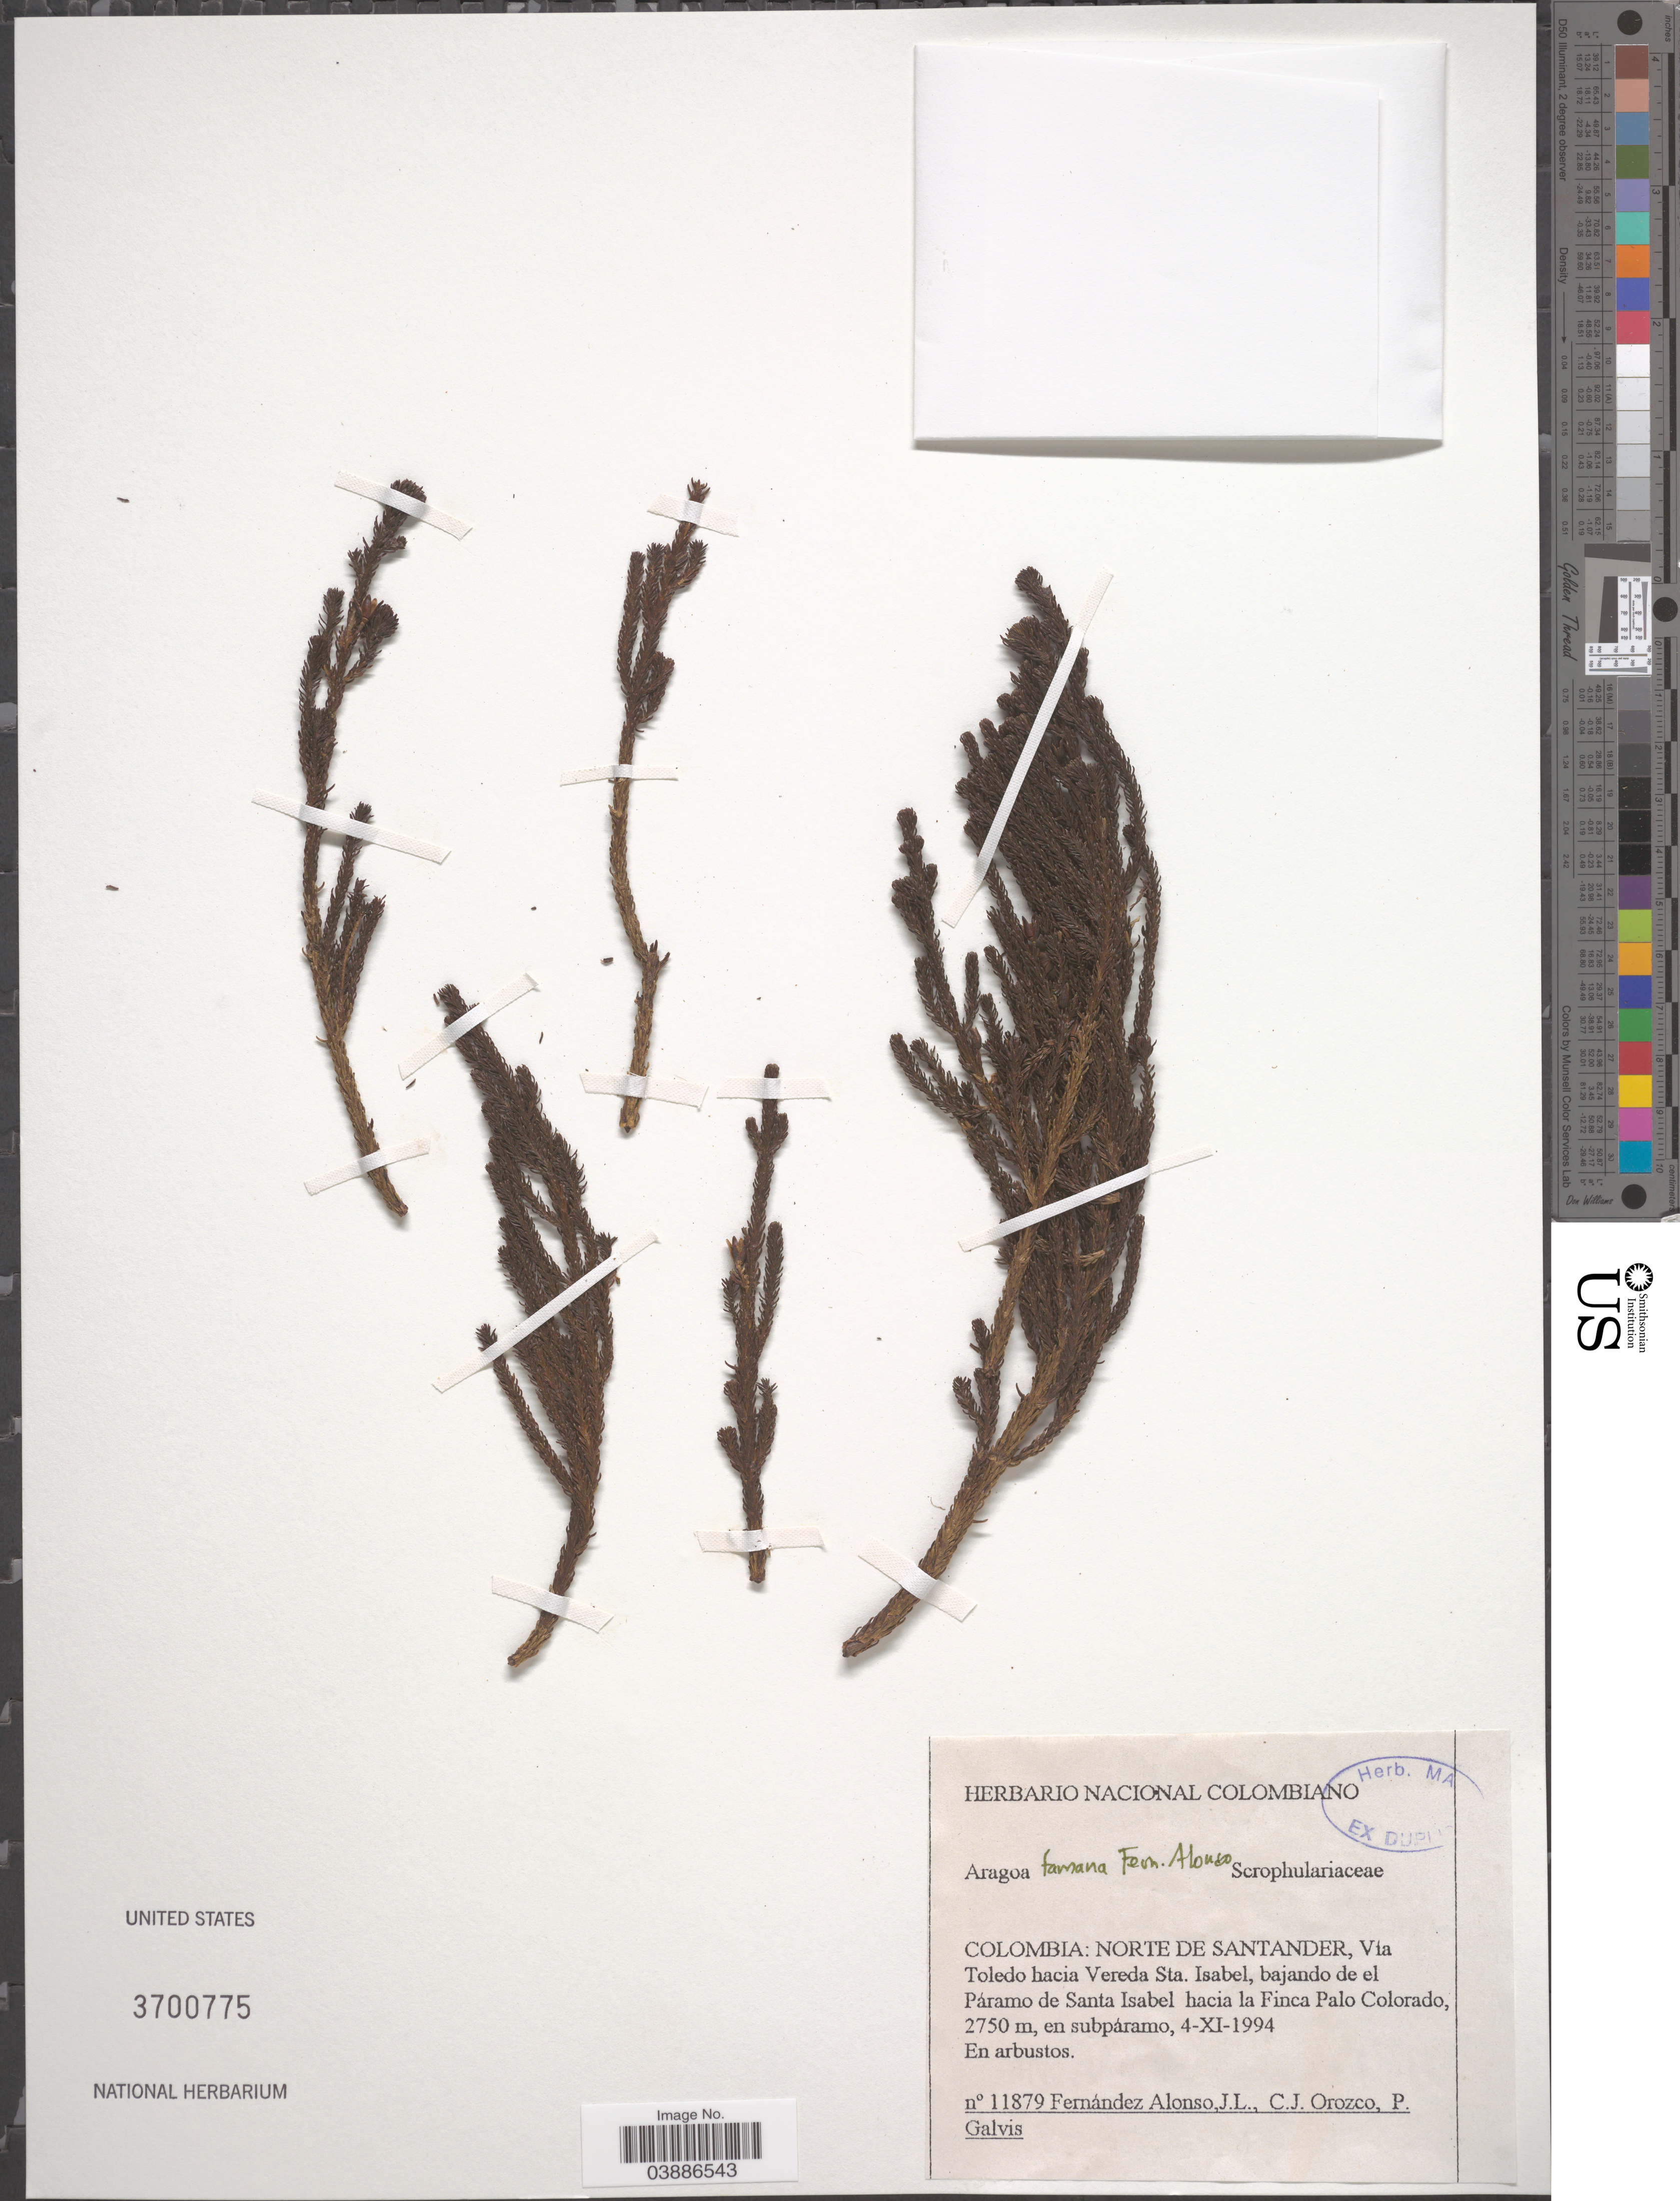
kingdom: Plantae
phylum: Tracheophyta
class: Magnoliopsida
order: Lamiales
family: Plantaginaceae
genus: Aragoa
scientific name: Aragoa x funzana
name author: Fern. Alonso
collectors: J. L. Fernández-Alonso, C. Orozco & P. Galvis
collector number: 11879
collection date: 1994-11-04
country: Colombia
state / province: Norte de Santander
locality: Vía Toledo hacia Vereda Sta. Isabel, bajando de el Páramo de Santa Isabel hacia la Finca Palo Colorado.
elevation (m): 2750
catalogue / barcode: US 3700775